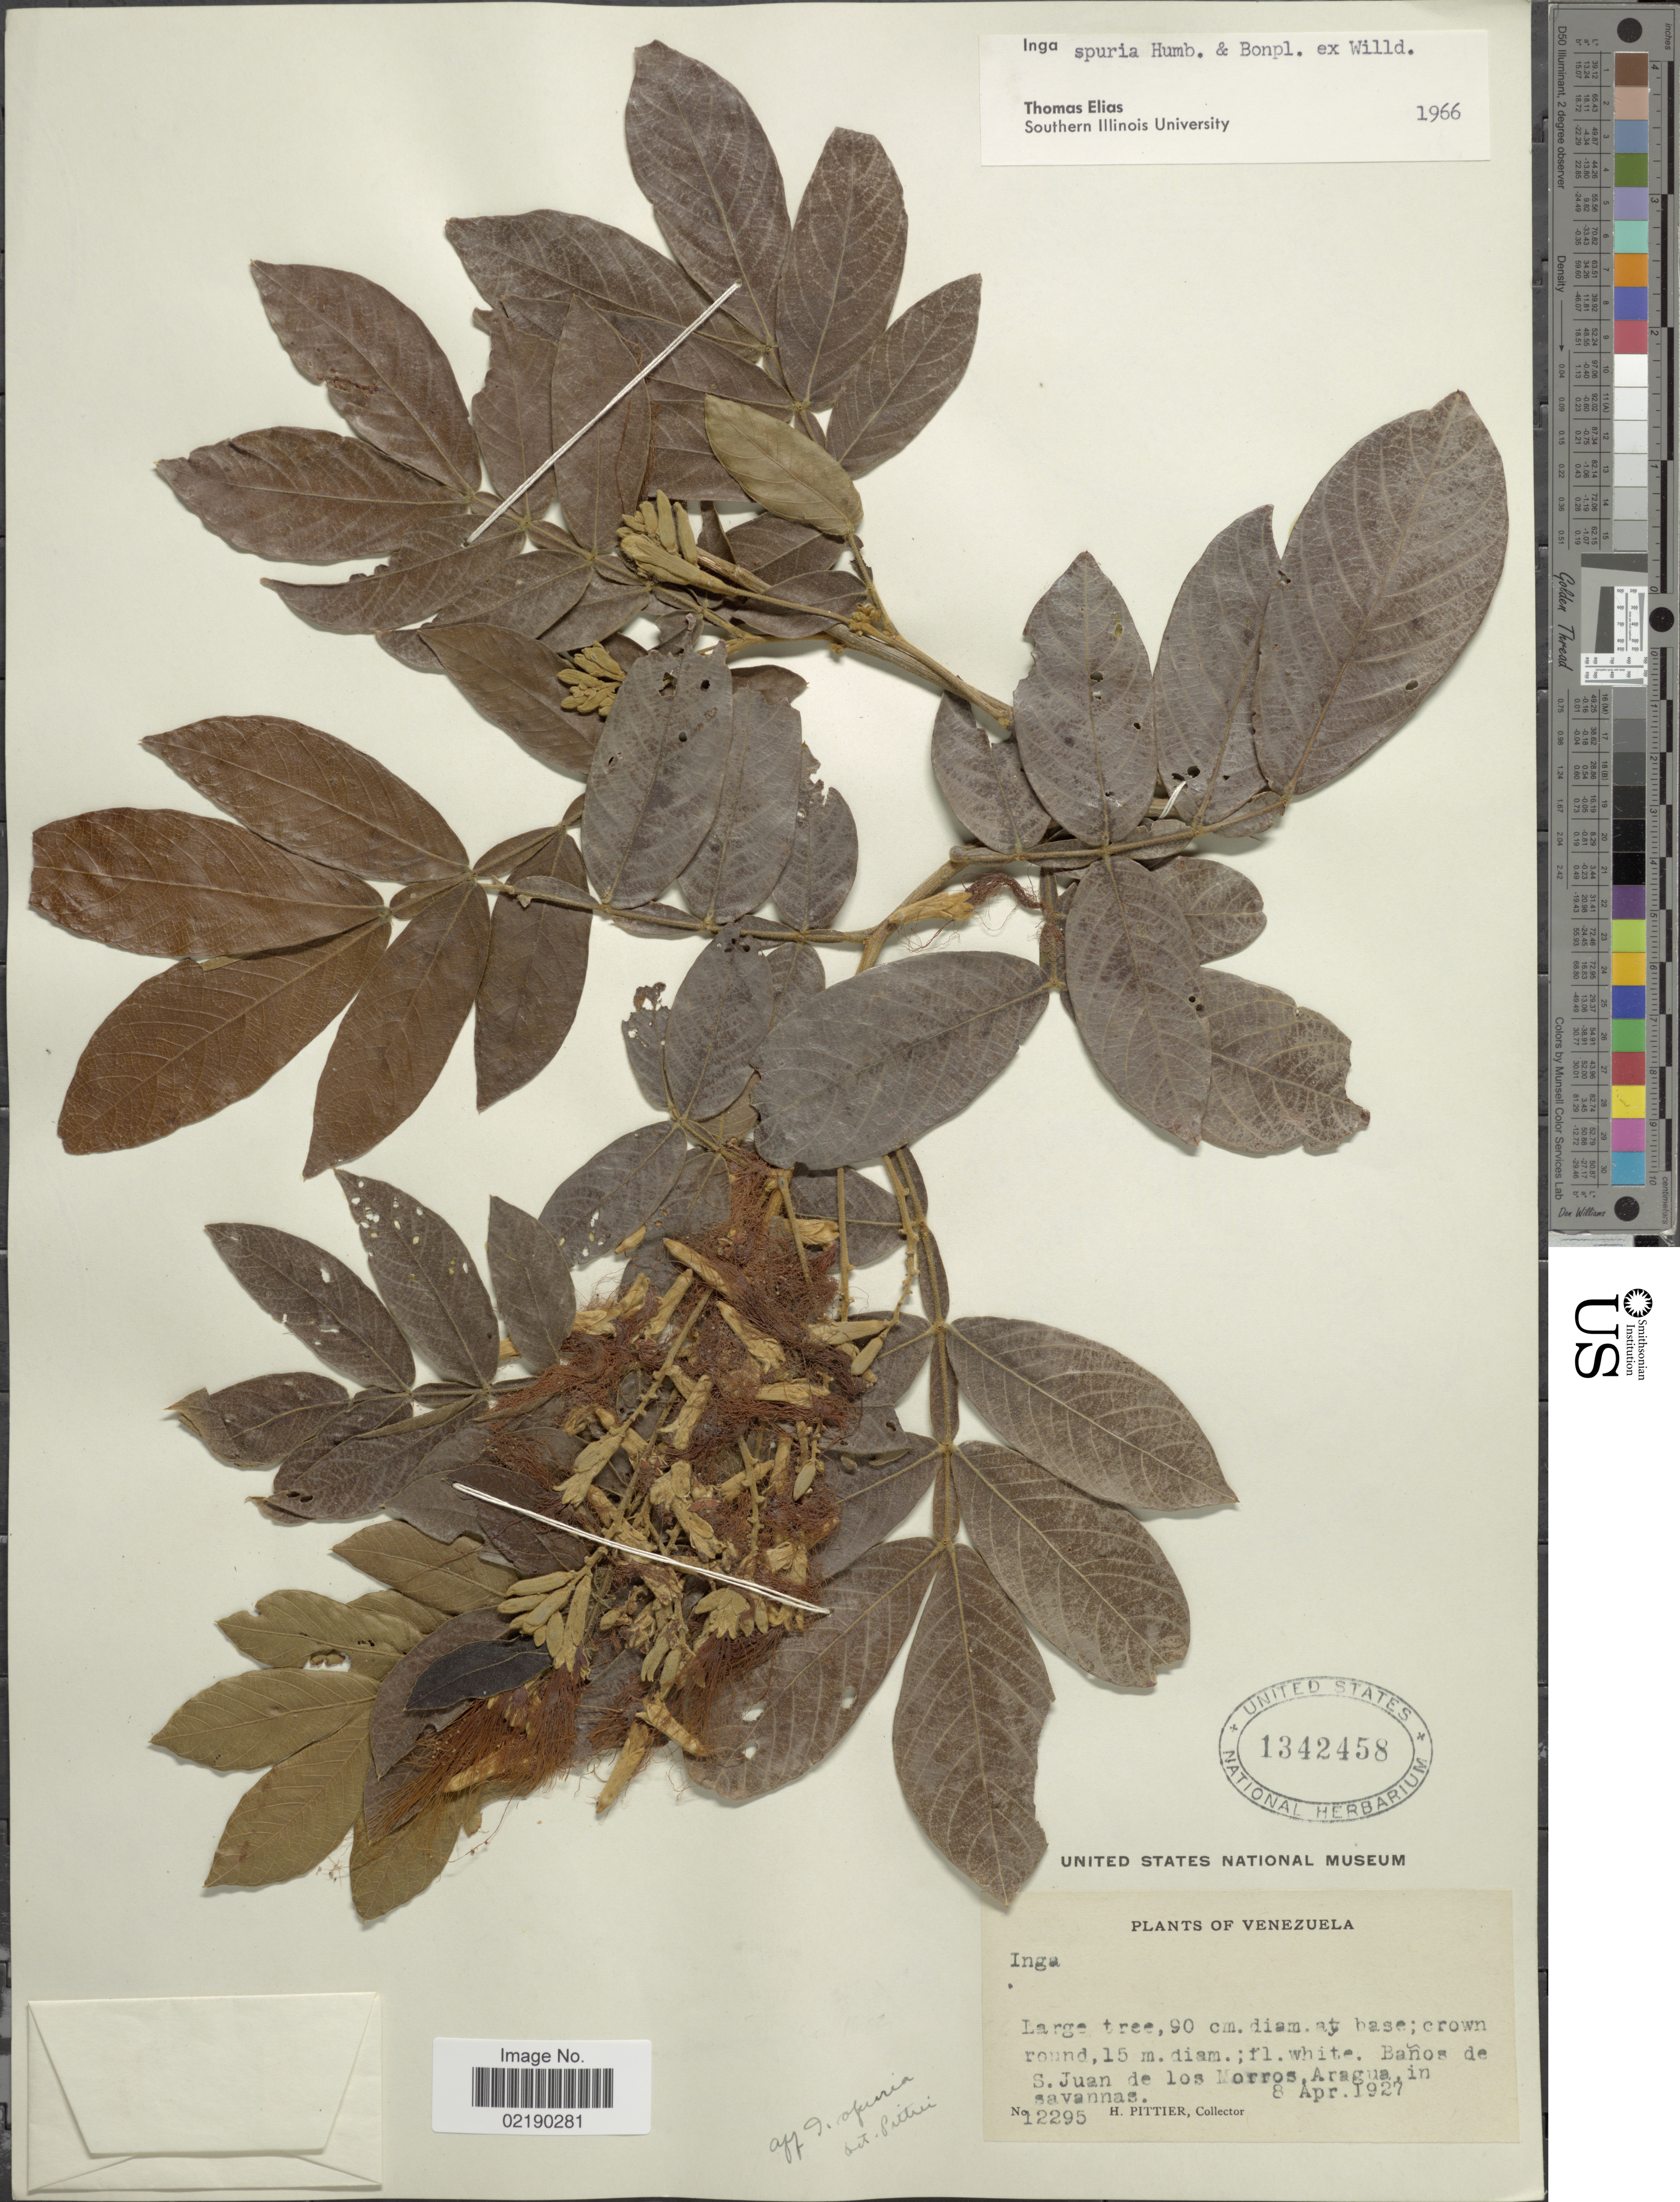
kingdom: Plantae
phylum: Tracheophyta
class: Magnoliopsida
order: Fabales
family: Fabaceae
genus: Inga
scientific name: Inga vera subsp. vera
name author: Willd.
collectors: H. F. Pittier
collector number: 12295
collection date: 1927-04-08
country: Venezuela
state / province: Aragua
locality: Banos de S. Juan de los Morros. in savannas.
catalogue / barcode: US 1342458